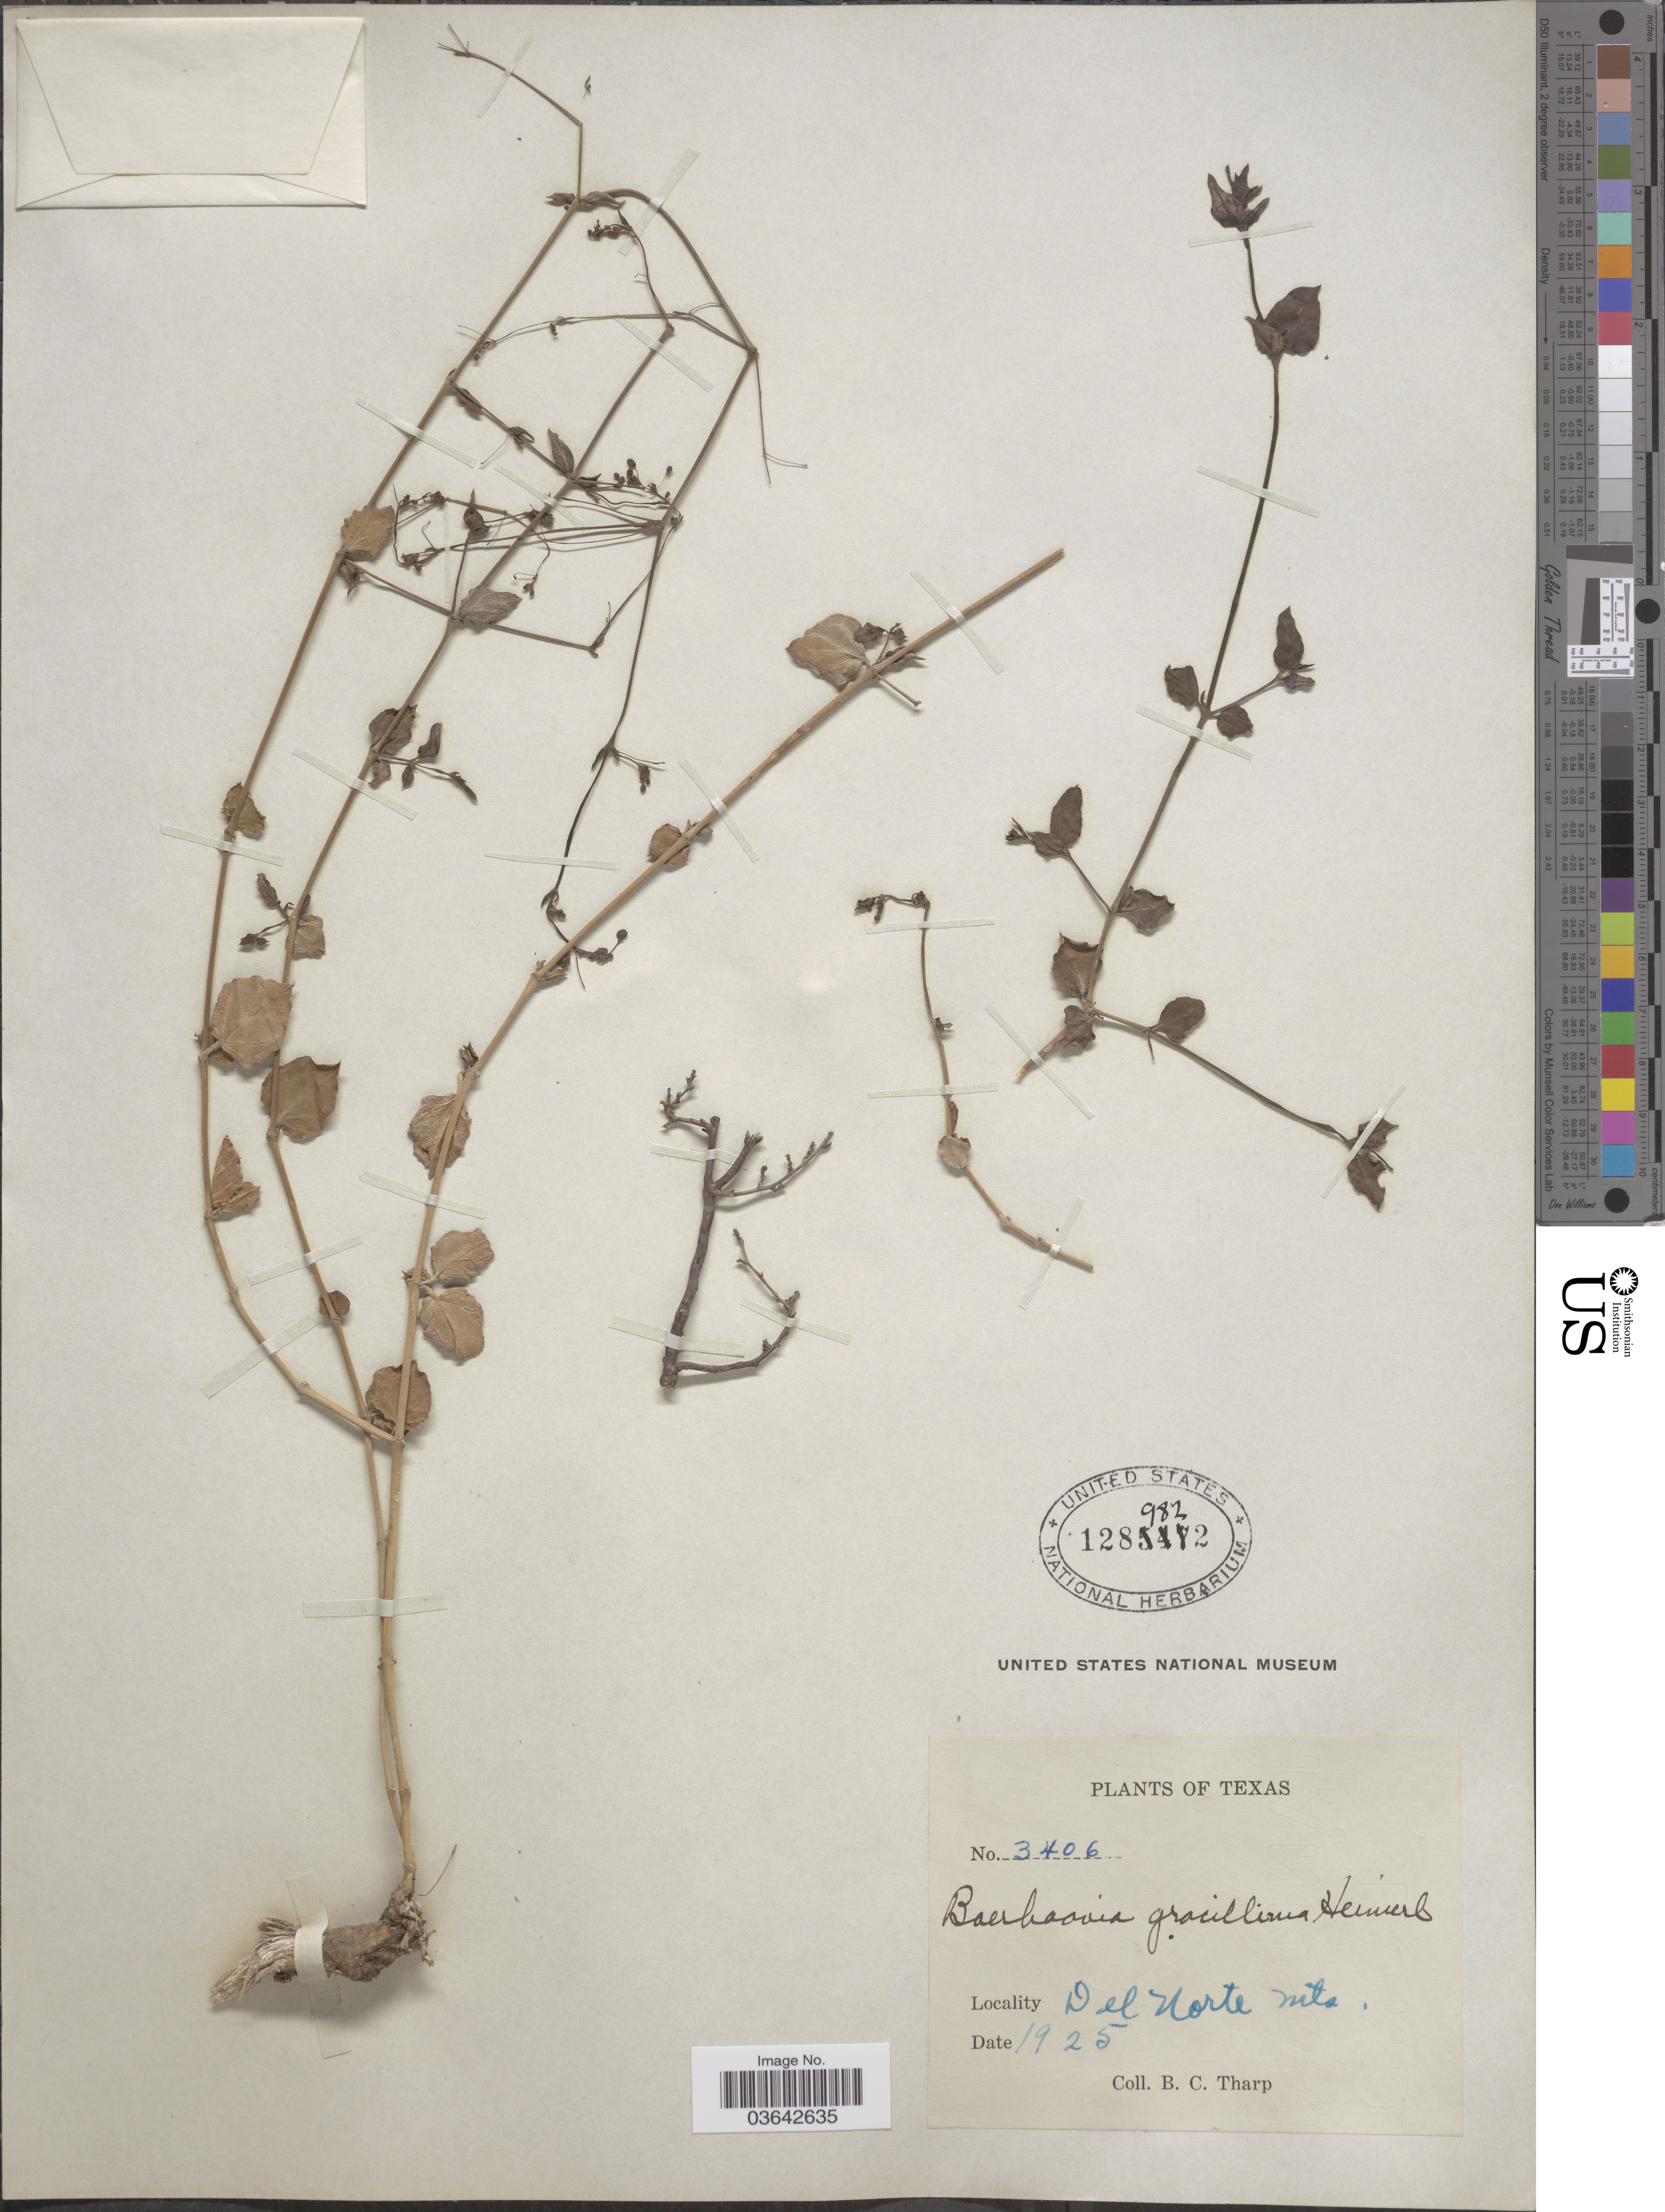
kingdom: Plantae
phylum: Tracheophyta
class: Magnoliopsida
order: Caryophyllales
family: Nyctaginaceae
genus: Boerhavia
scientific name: Boerhavia gracillima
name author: Heimerl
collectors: B. C. Tharp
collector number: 3406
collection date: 1925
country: United States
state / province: Texas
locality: Del Norte Mts.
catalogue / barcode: US 1289822